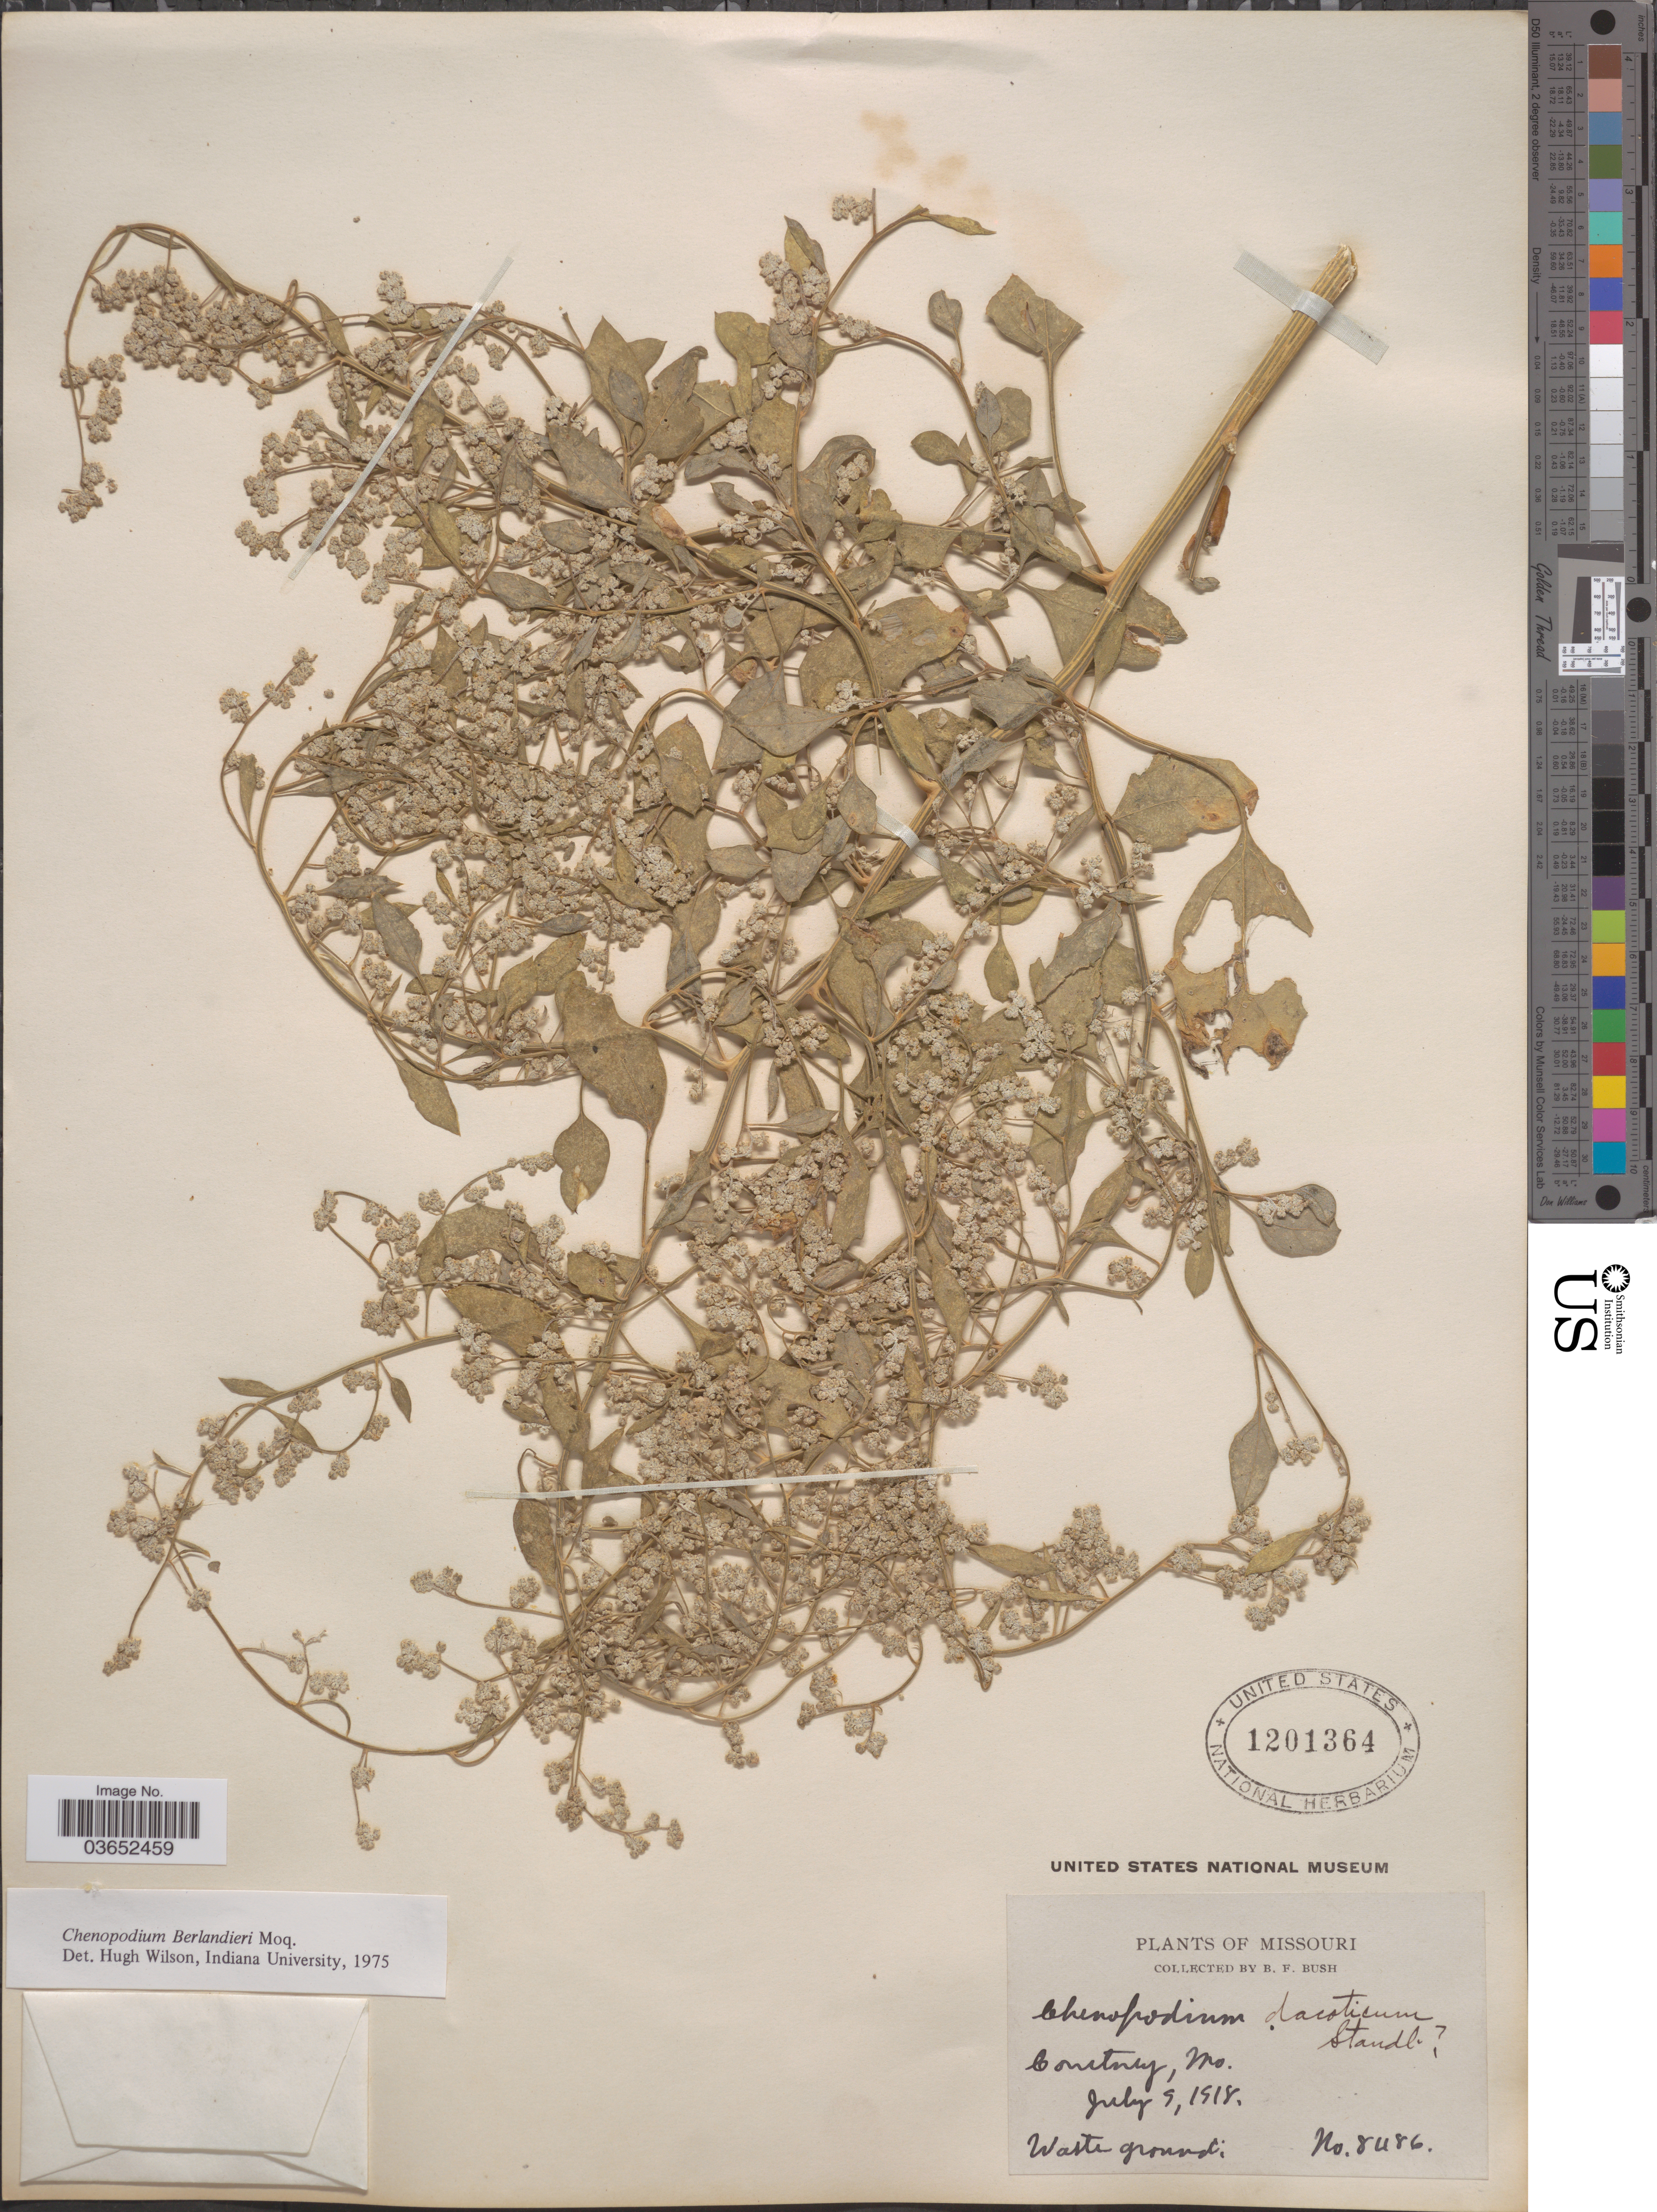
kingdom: Plantae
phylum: Tracheophyta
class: Magnoliopsida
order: Caryophyllales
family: Amaranthaceae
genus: Chenopodium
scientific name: Chenopodium berlandieri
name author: Moq.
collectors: B. F. Bush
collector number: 8486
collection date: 1918-07-09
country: United States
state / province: Missouri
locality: Courtney.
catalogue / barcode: US 1201364